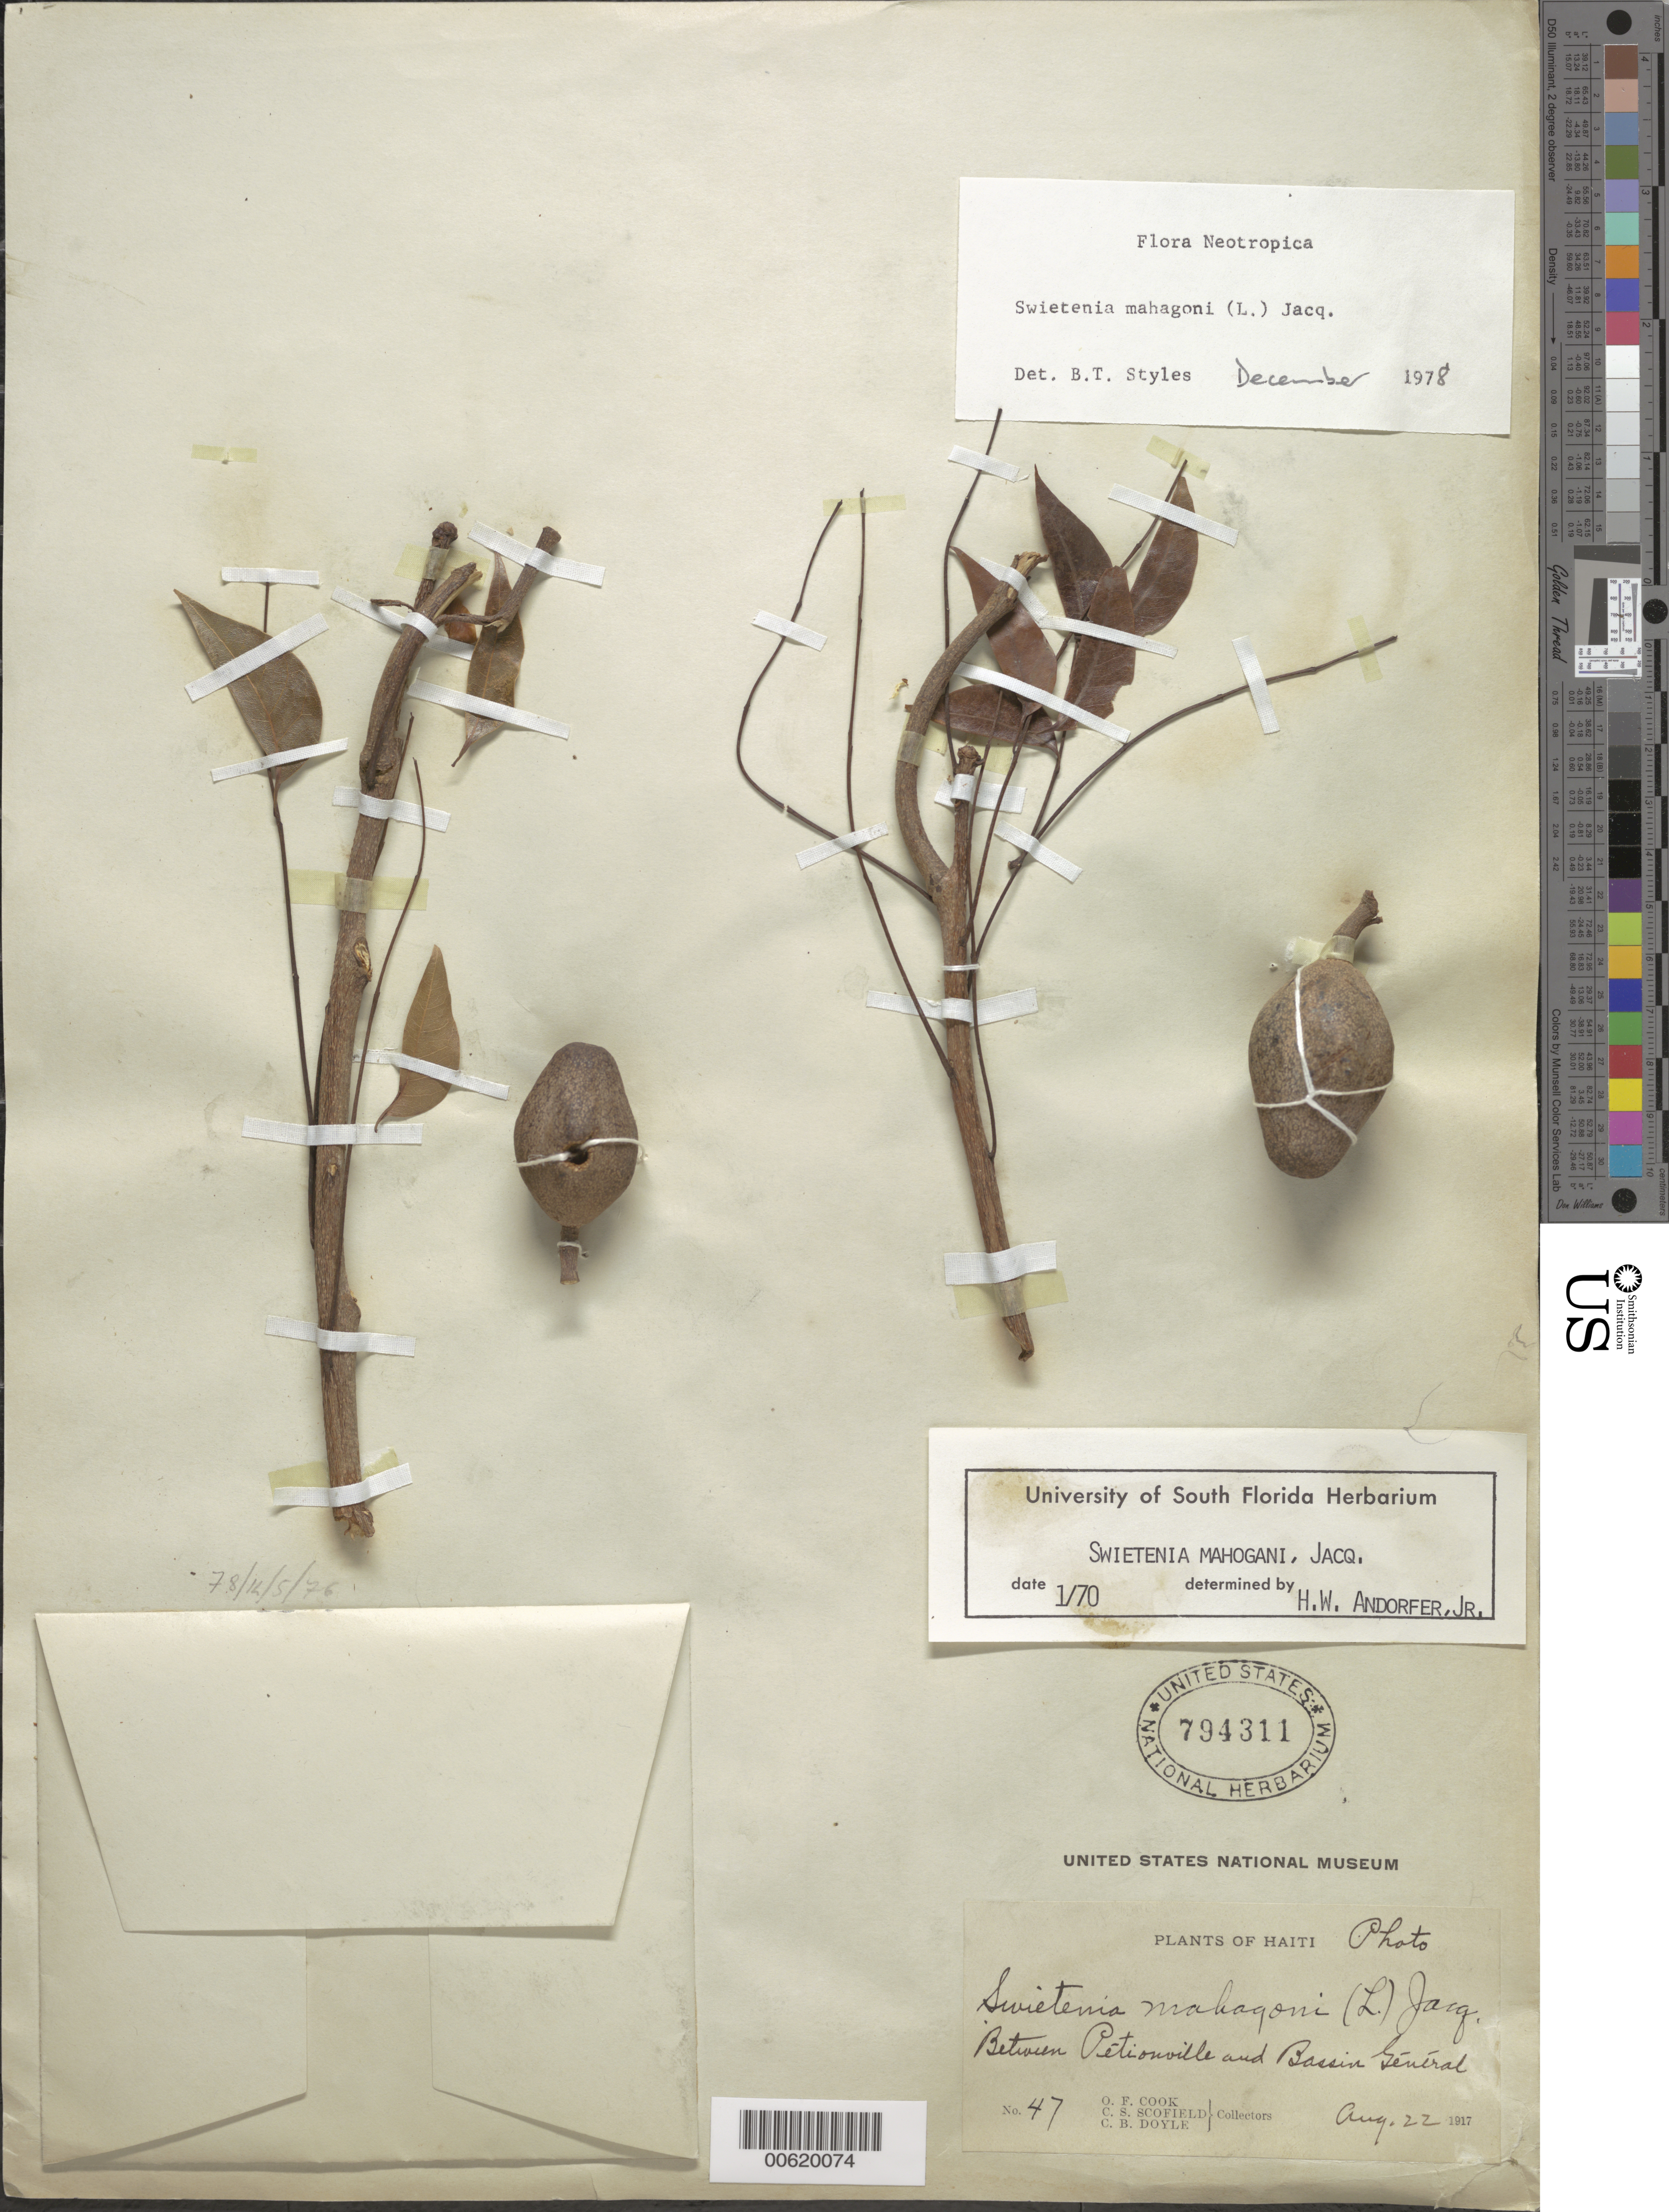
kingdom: Plantae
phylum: Tracheophyta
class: Magnoliopsida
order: Sapindales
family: Meliaceae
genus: Swietenia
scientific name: Swietenia mahagoni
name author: (L.) Jacq.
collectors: O. F. Cook, C. Scofield & C. Doyle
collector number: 47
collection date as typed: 22 Aug 1917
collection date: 1917-08-22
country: Haiti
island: Hispaniola Island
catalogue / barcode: US 794311